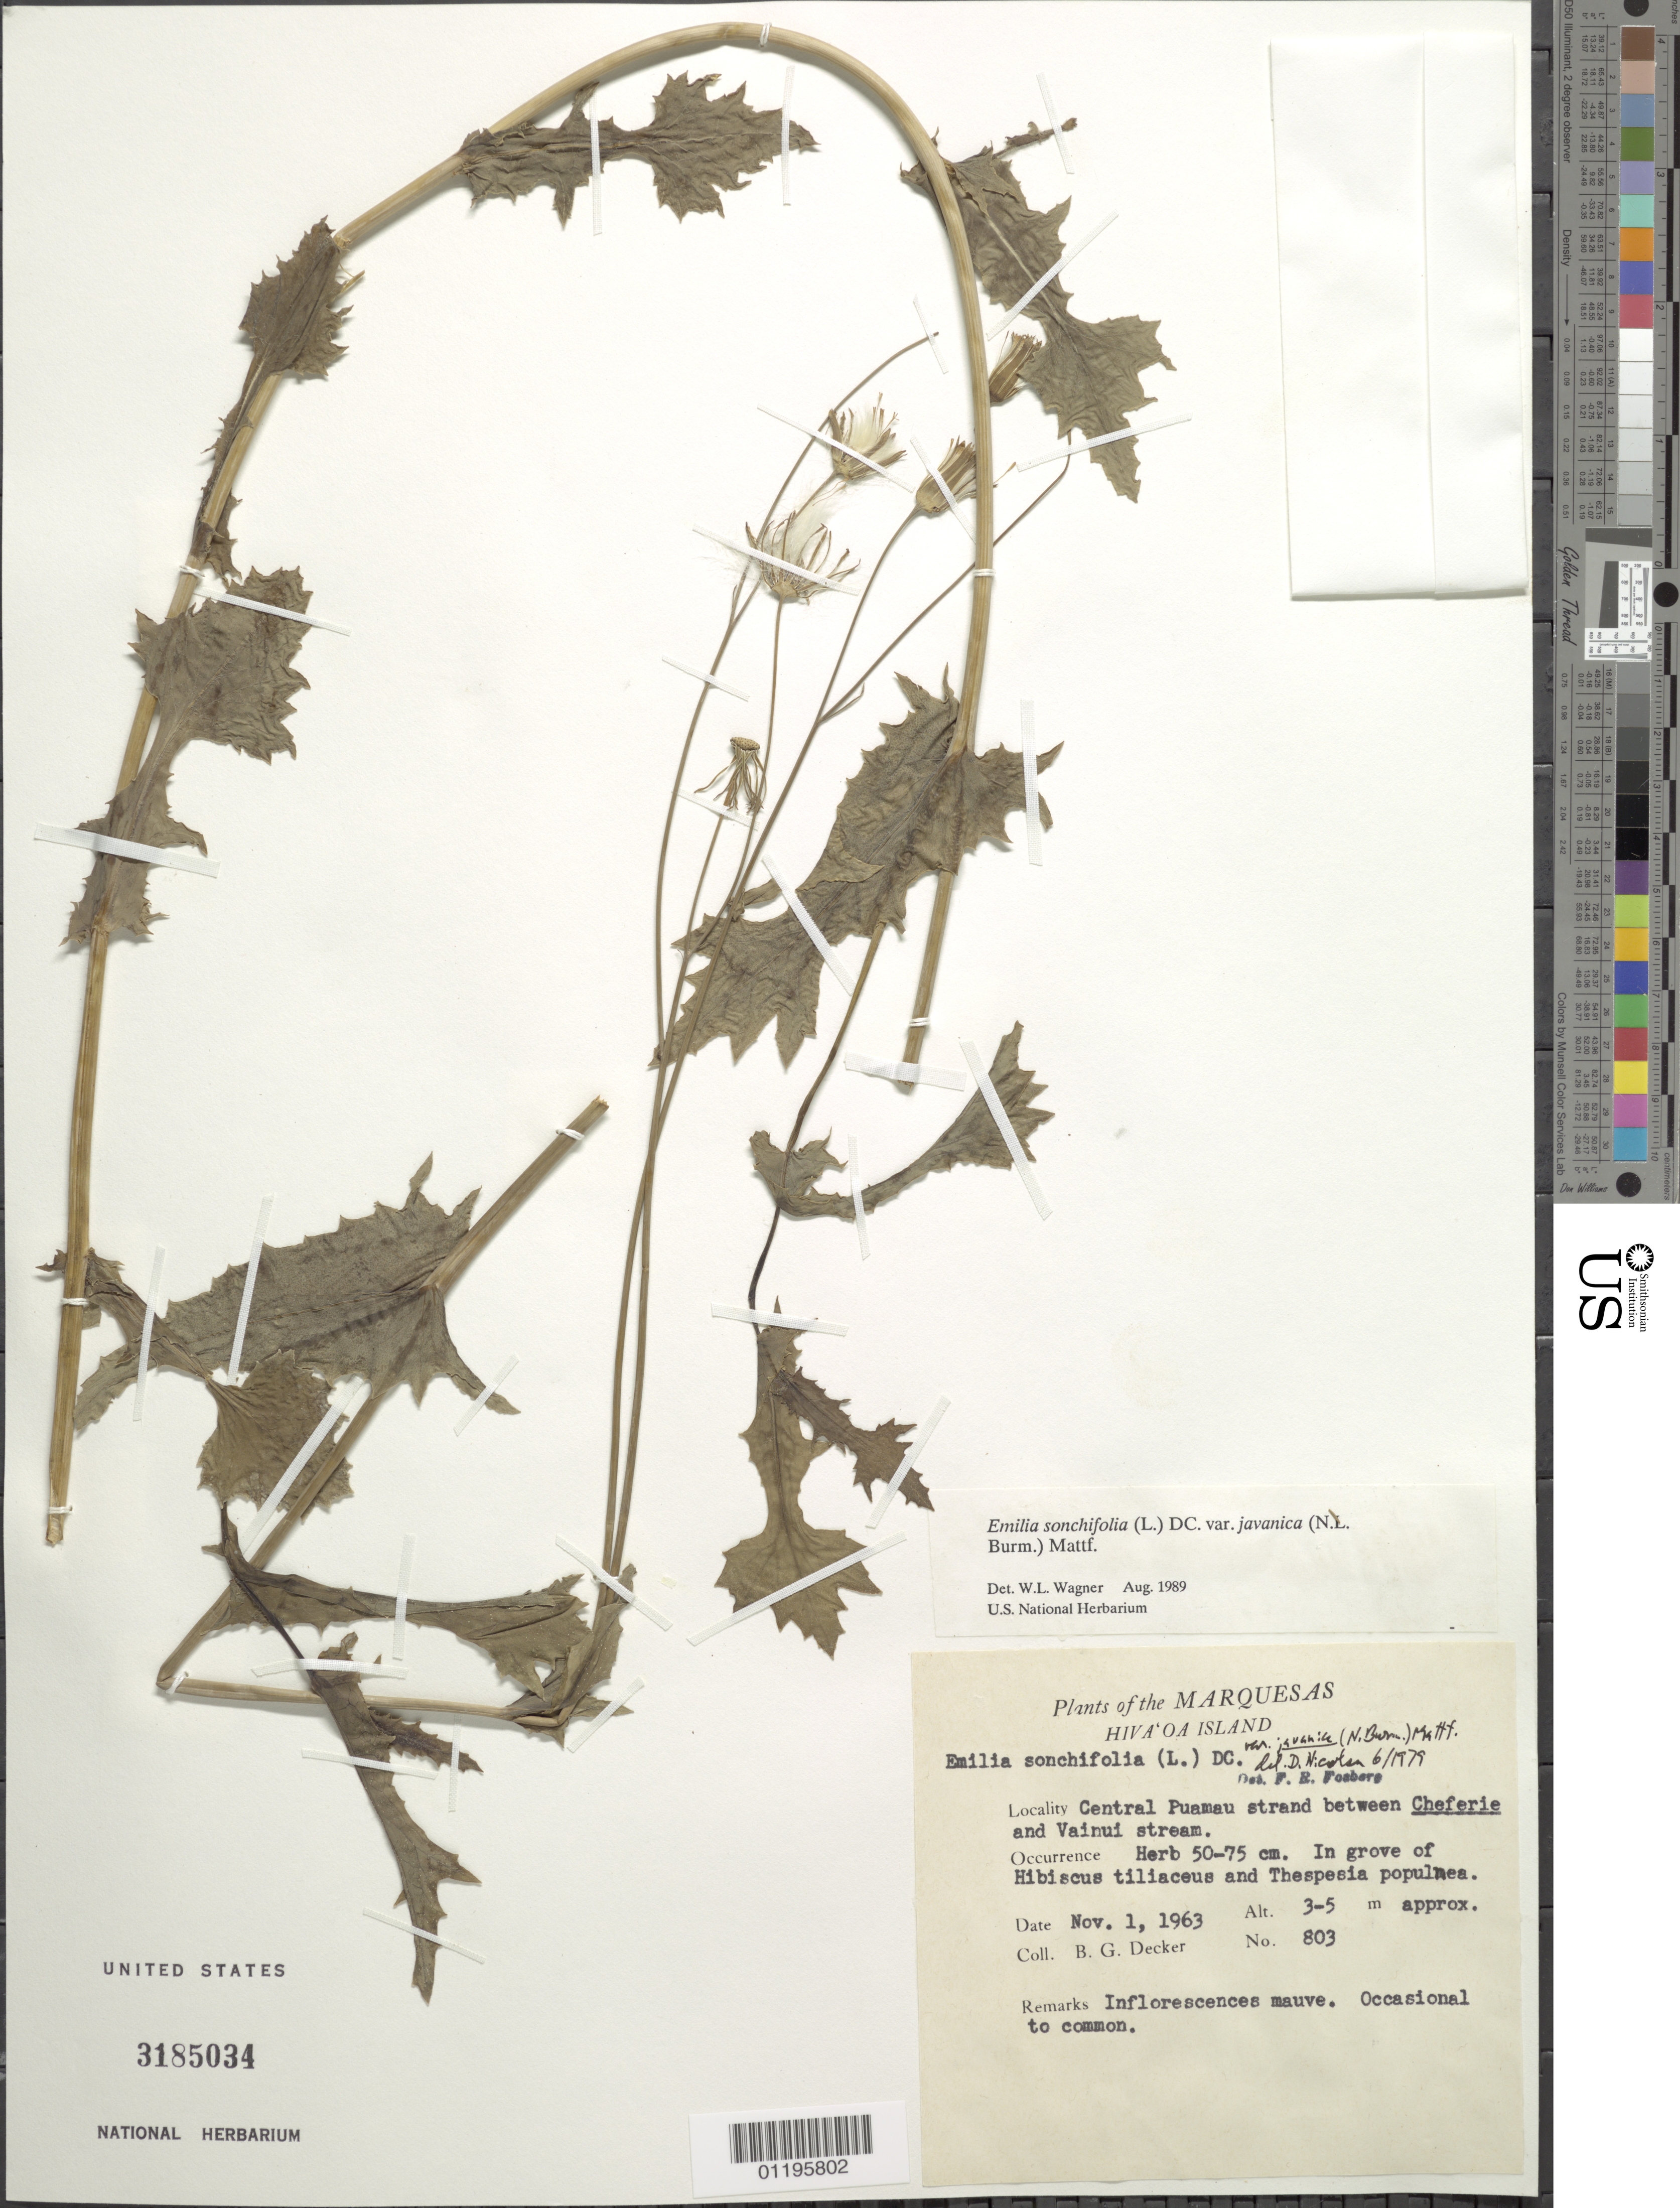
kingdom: Plantae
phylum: Tracheophyta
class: Magnoliopsida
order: Asterales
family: Asteraceae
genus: Emilia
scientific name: Emilia sonchifolia var. javanica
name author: (Burm. f.) Mattf.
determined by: Wagner, W. L., (BOT), Smithsonian Institution - National Museum of Natural History (UNITED STATES)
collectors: B. G. Decker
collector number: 803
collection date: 1963-11-01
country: French Polynesia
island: Hiva Oa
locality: central Puamau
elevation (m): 3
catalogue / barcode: US 3185034